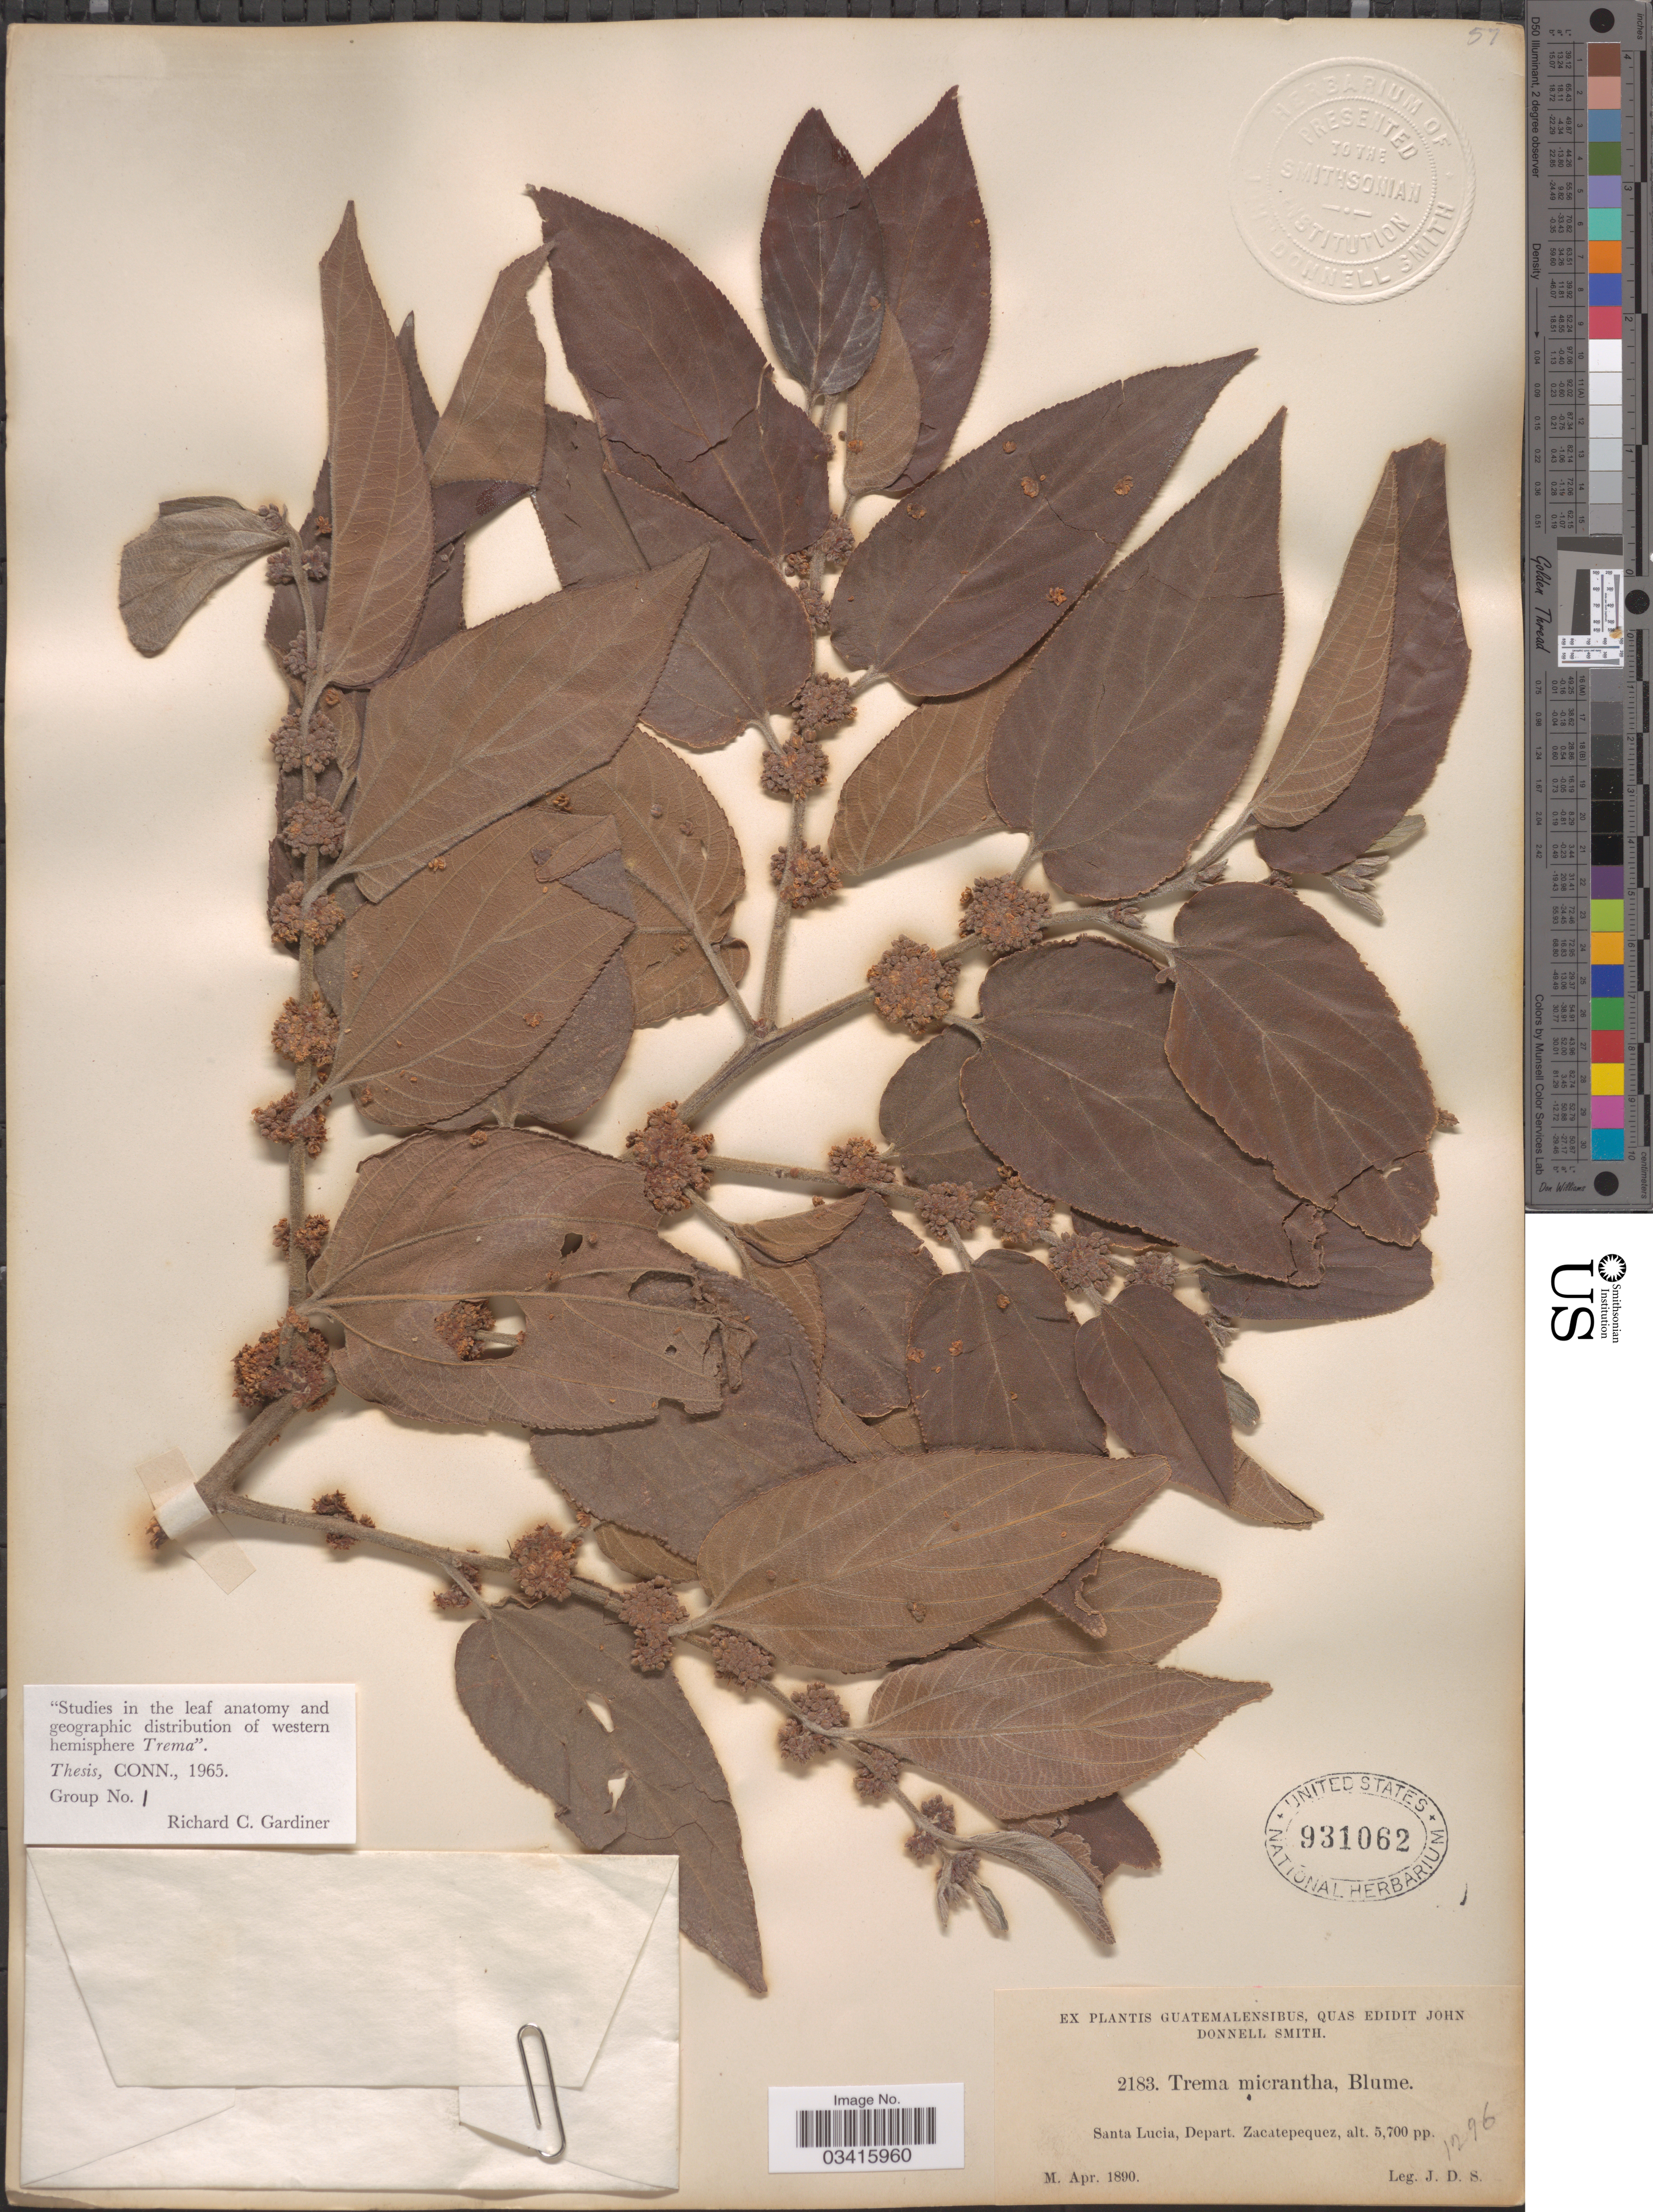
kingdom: Plantae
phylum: Tracheophyta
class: Magnoliopsida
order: Rosales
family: Cannabaceae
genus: Trema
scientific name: Trema micranthum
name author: (L.) Blume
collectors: J. Donnell Smith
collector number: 2183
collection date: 1890-04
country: Guatemala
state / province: Sacatepéquez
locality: Santa Lucia, Depart. Zacatepequez.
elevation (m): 1737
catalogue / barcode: US 931062